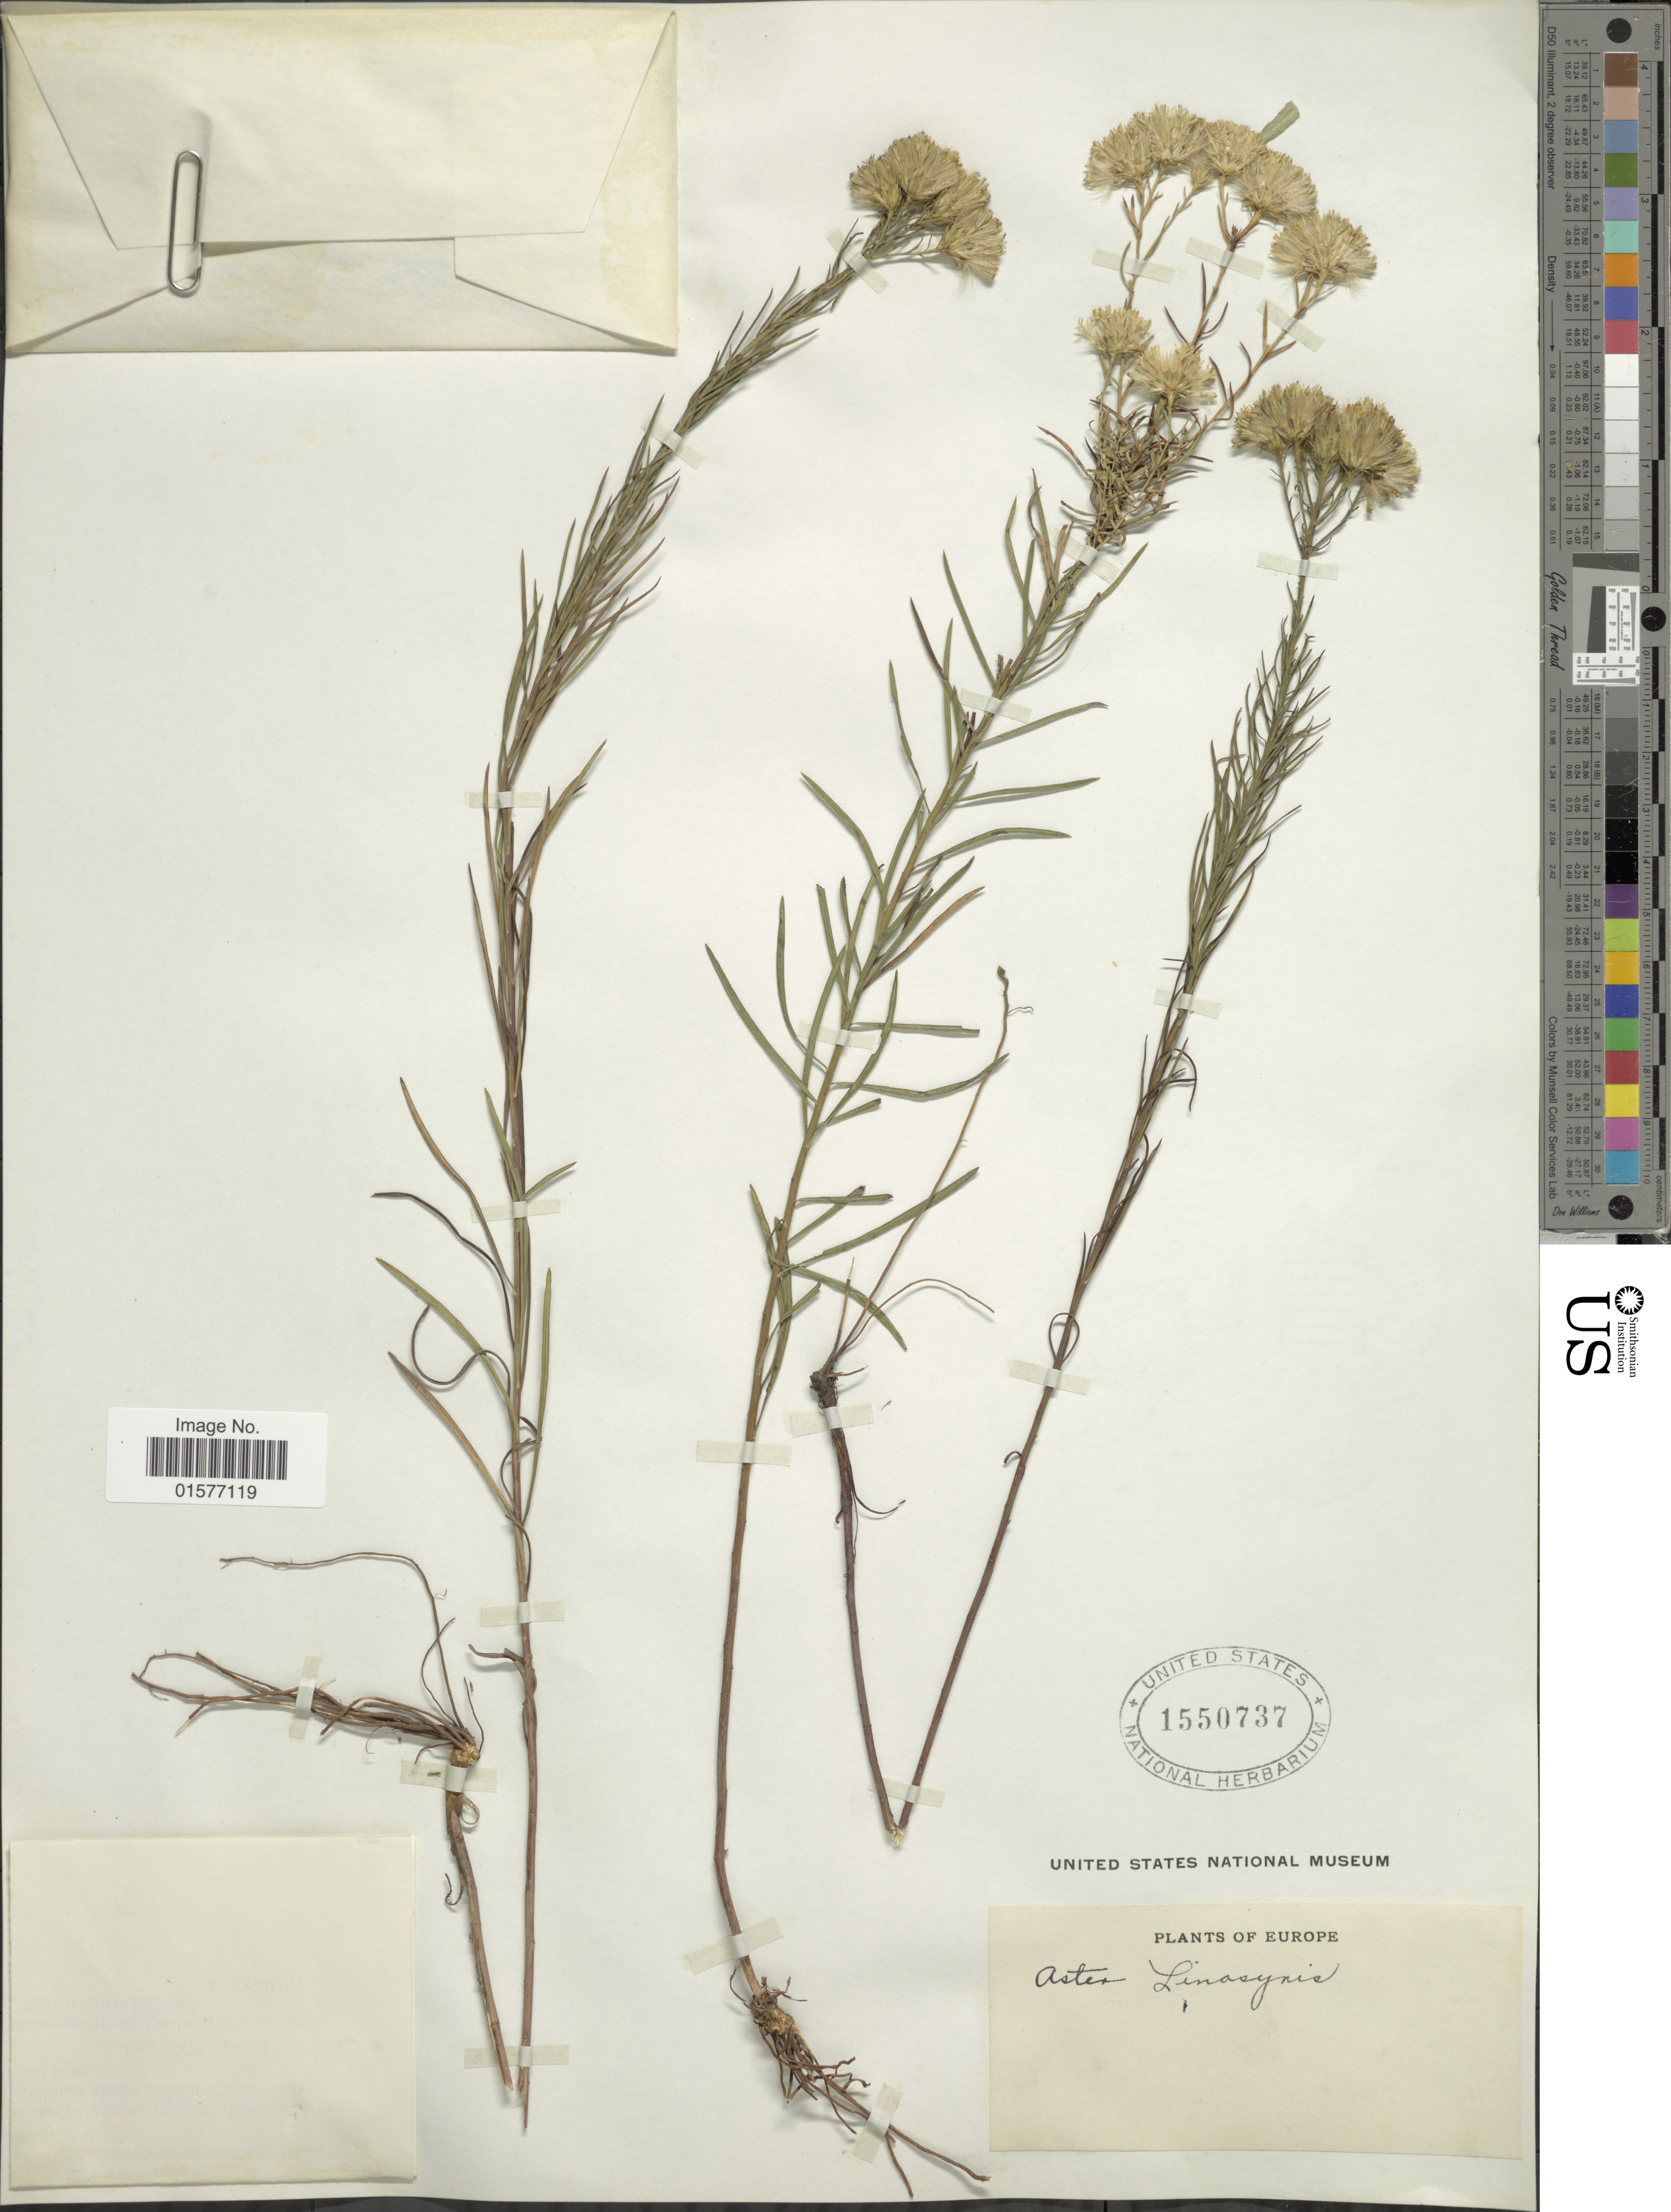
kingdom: Plantae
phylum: Tracheophyta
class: Magnoliopsida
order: Asterales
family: Asteraceae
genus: Linosyris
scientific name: Linosyris vulgaris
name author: Cass. ex Less.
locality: Europe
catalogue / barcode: US 15850737